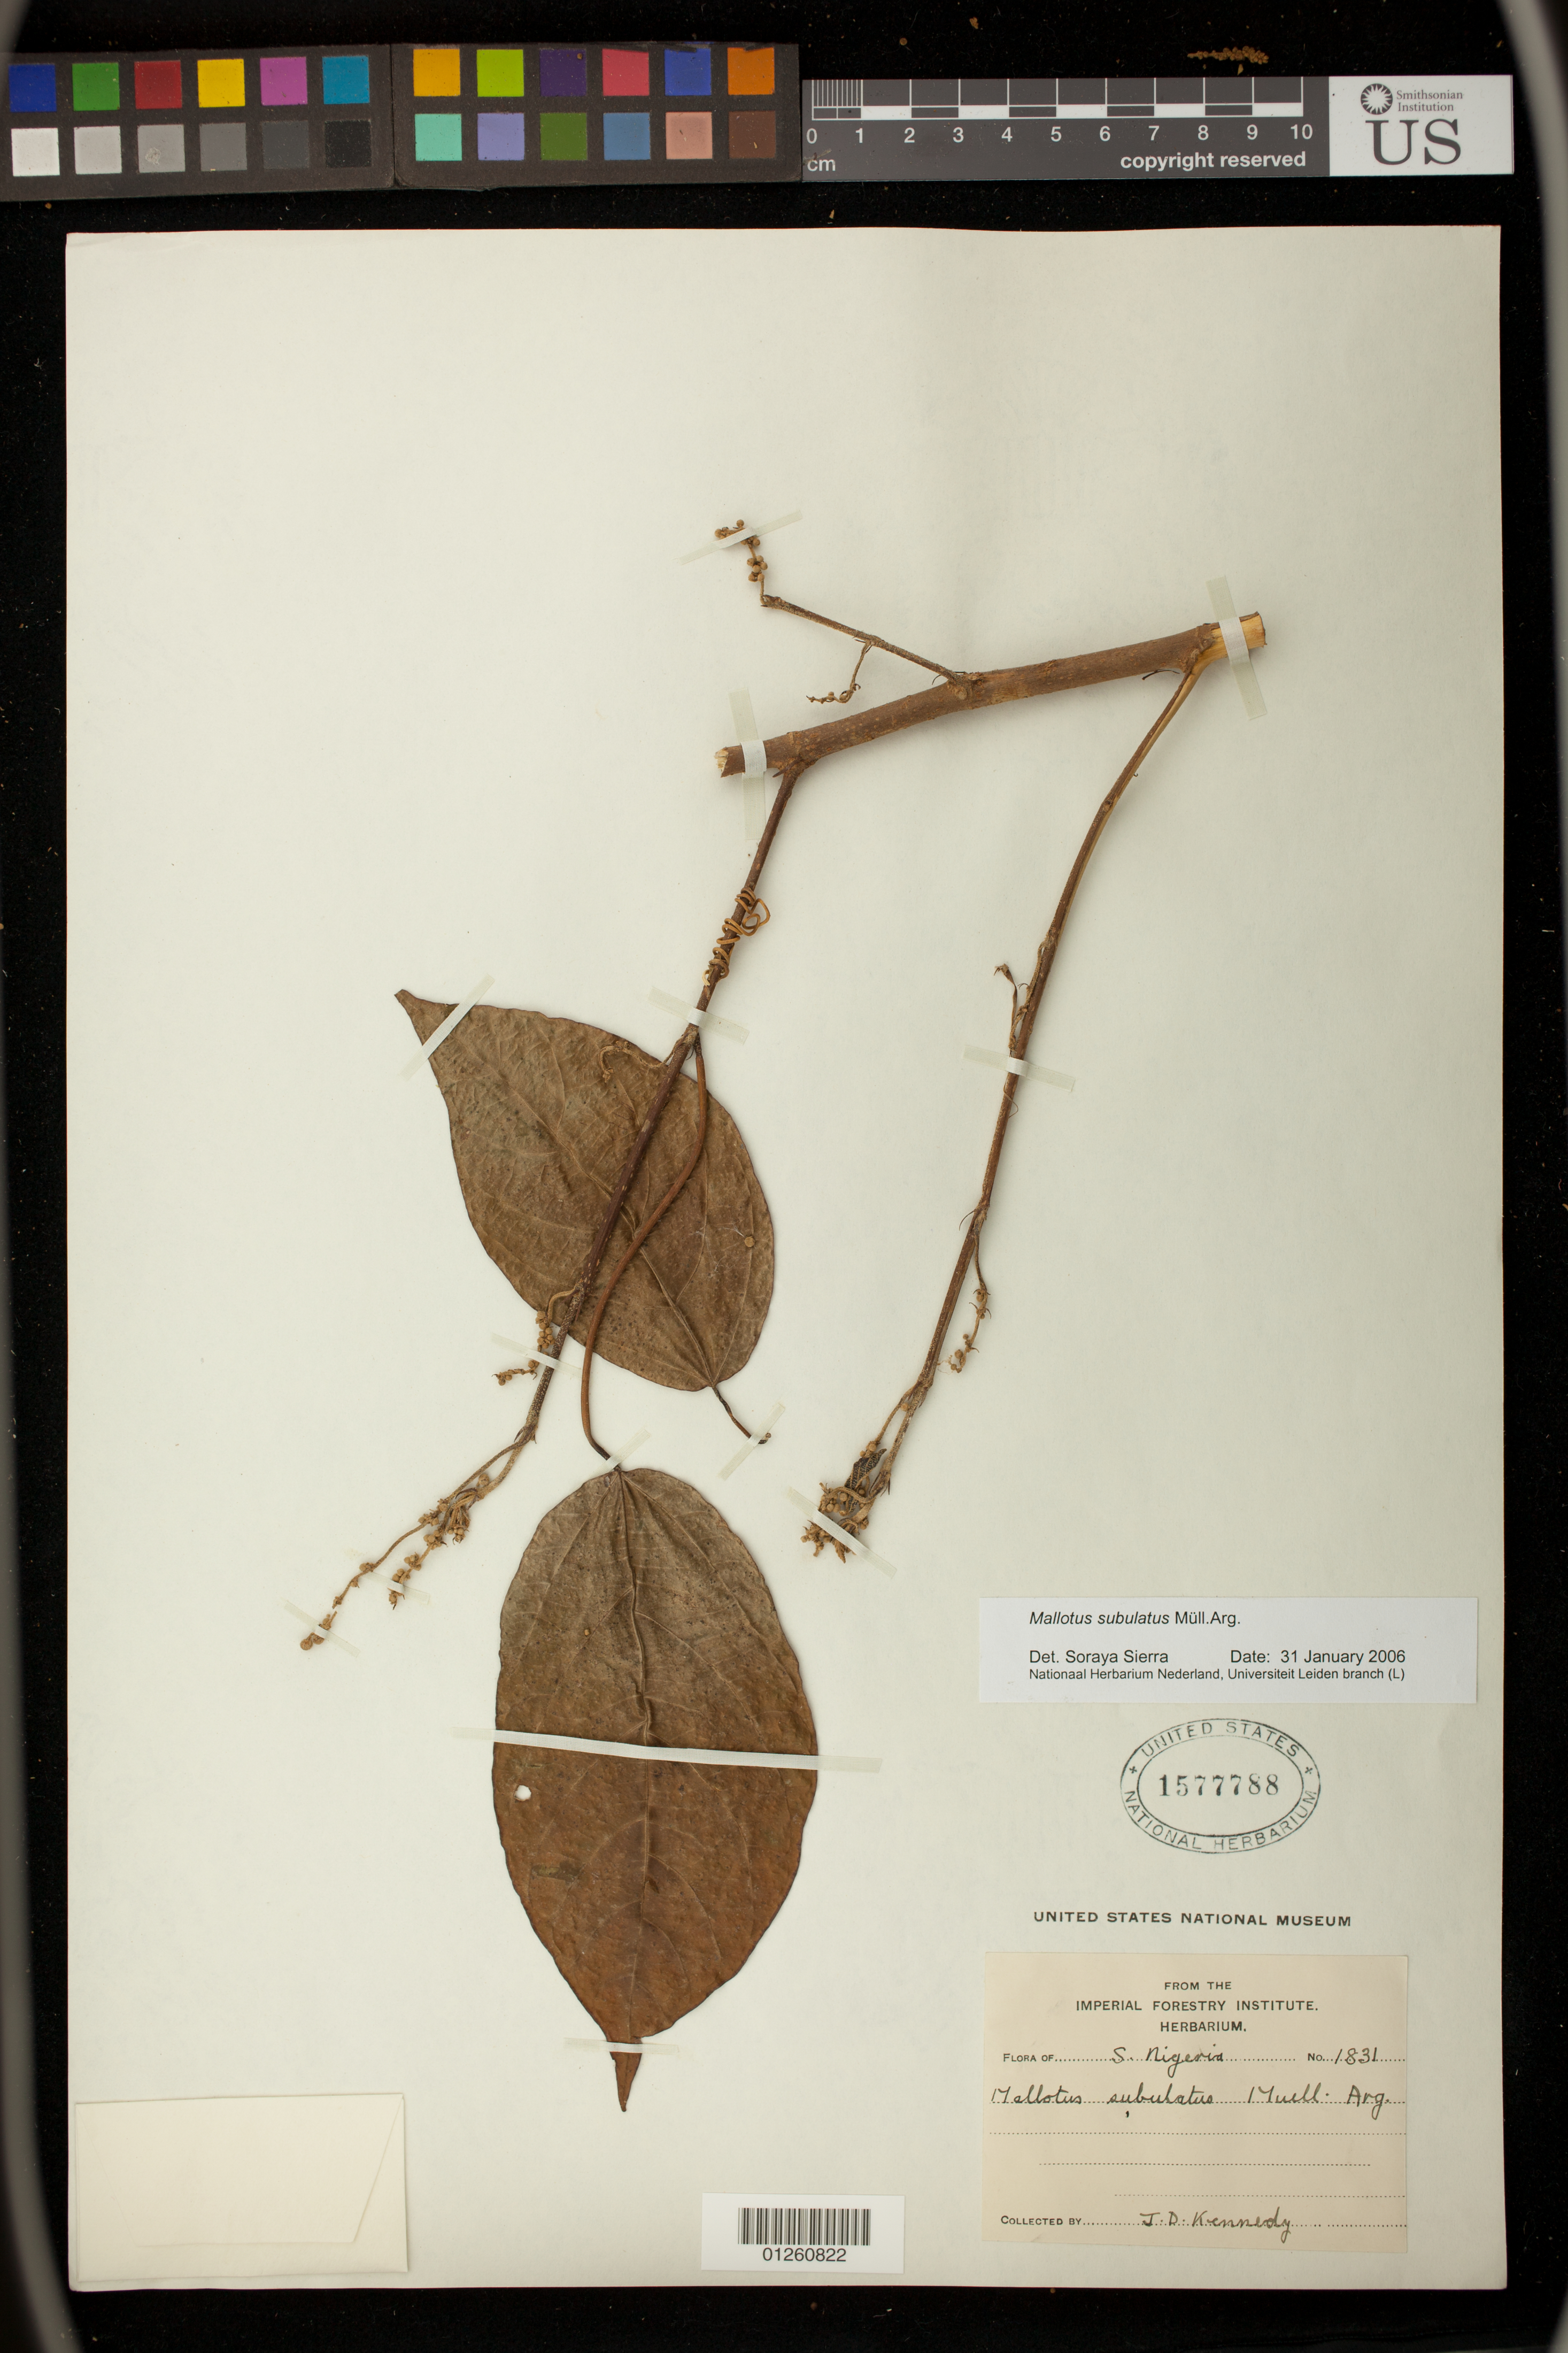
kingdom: Plantae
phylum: Tracheophyta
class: Magnoliopsida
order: Malpighiales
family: Euphorbiaceae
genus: Mallotus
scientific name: Mallotus subulatus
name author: Müll. Arg.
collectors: J. D. Kennedy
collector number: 1831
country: Nigeria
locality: S. Nigeria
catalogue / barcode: US 1577788